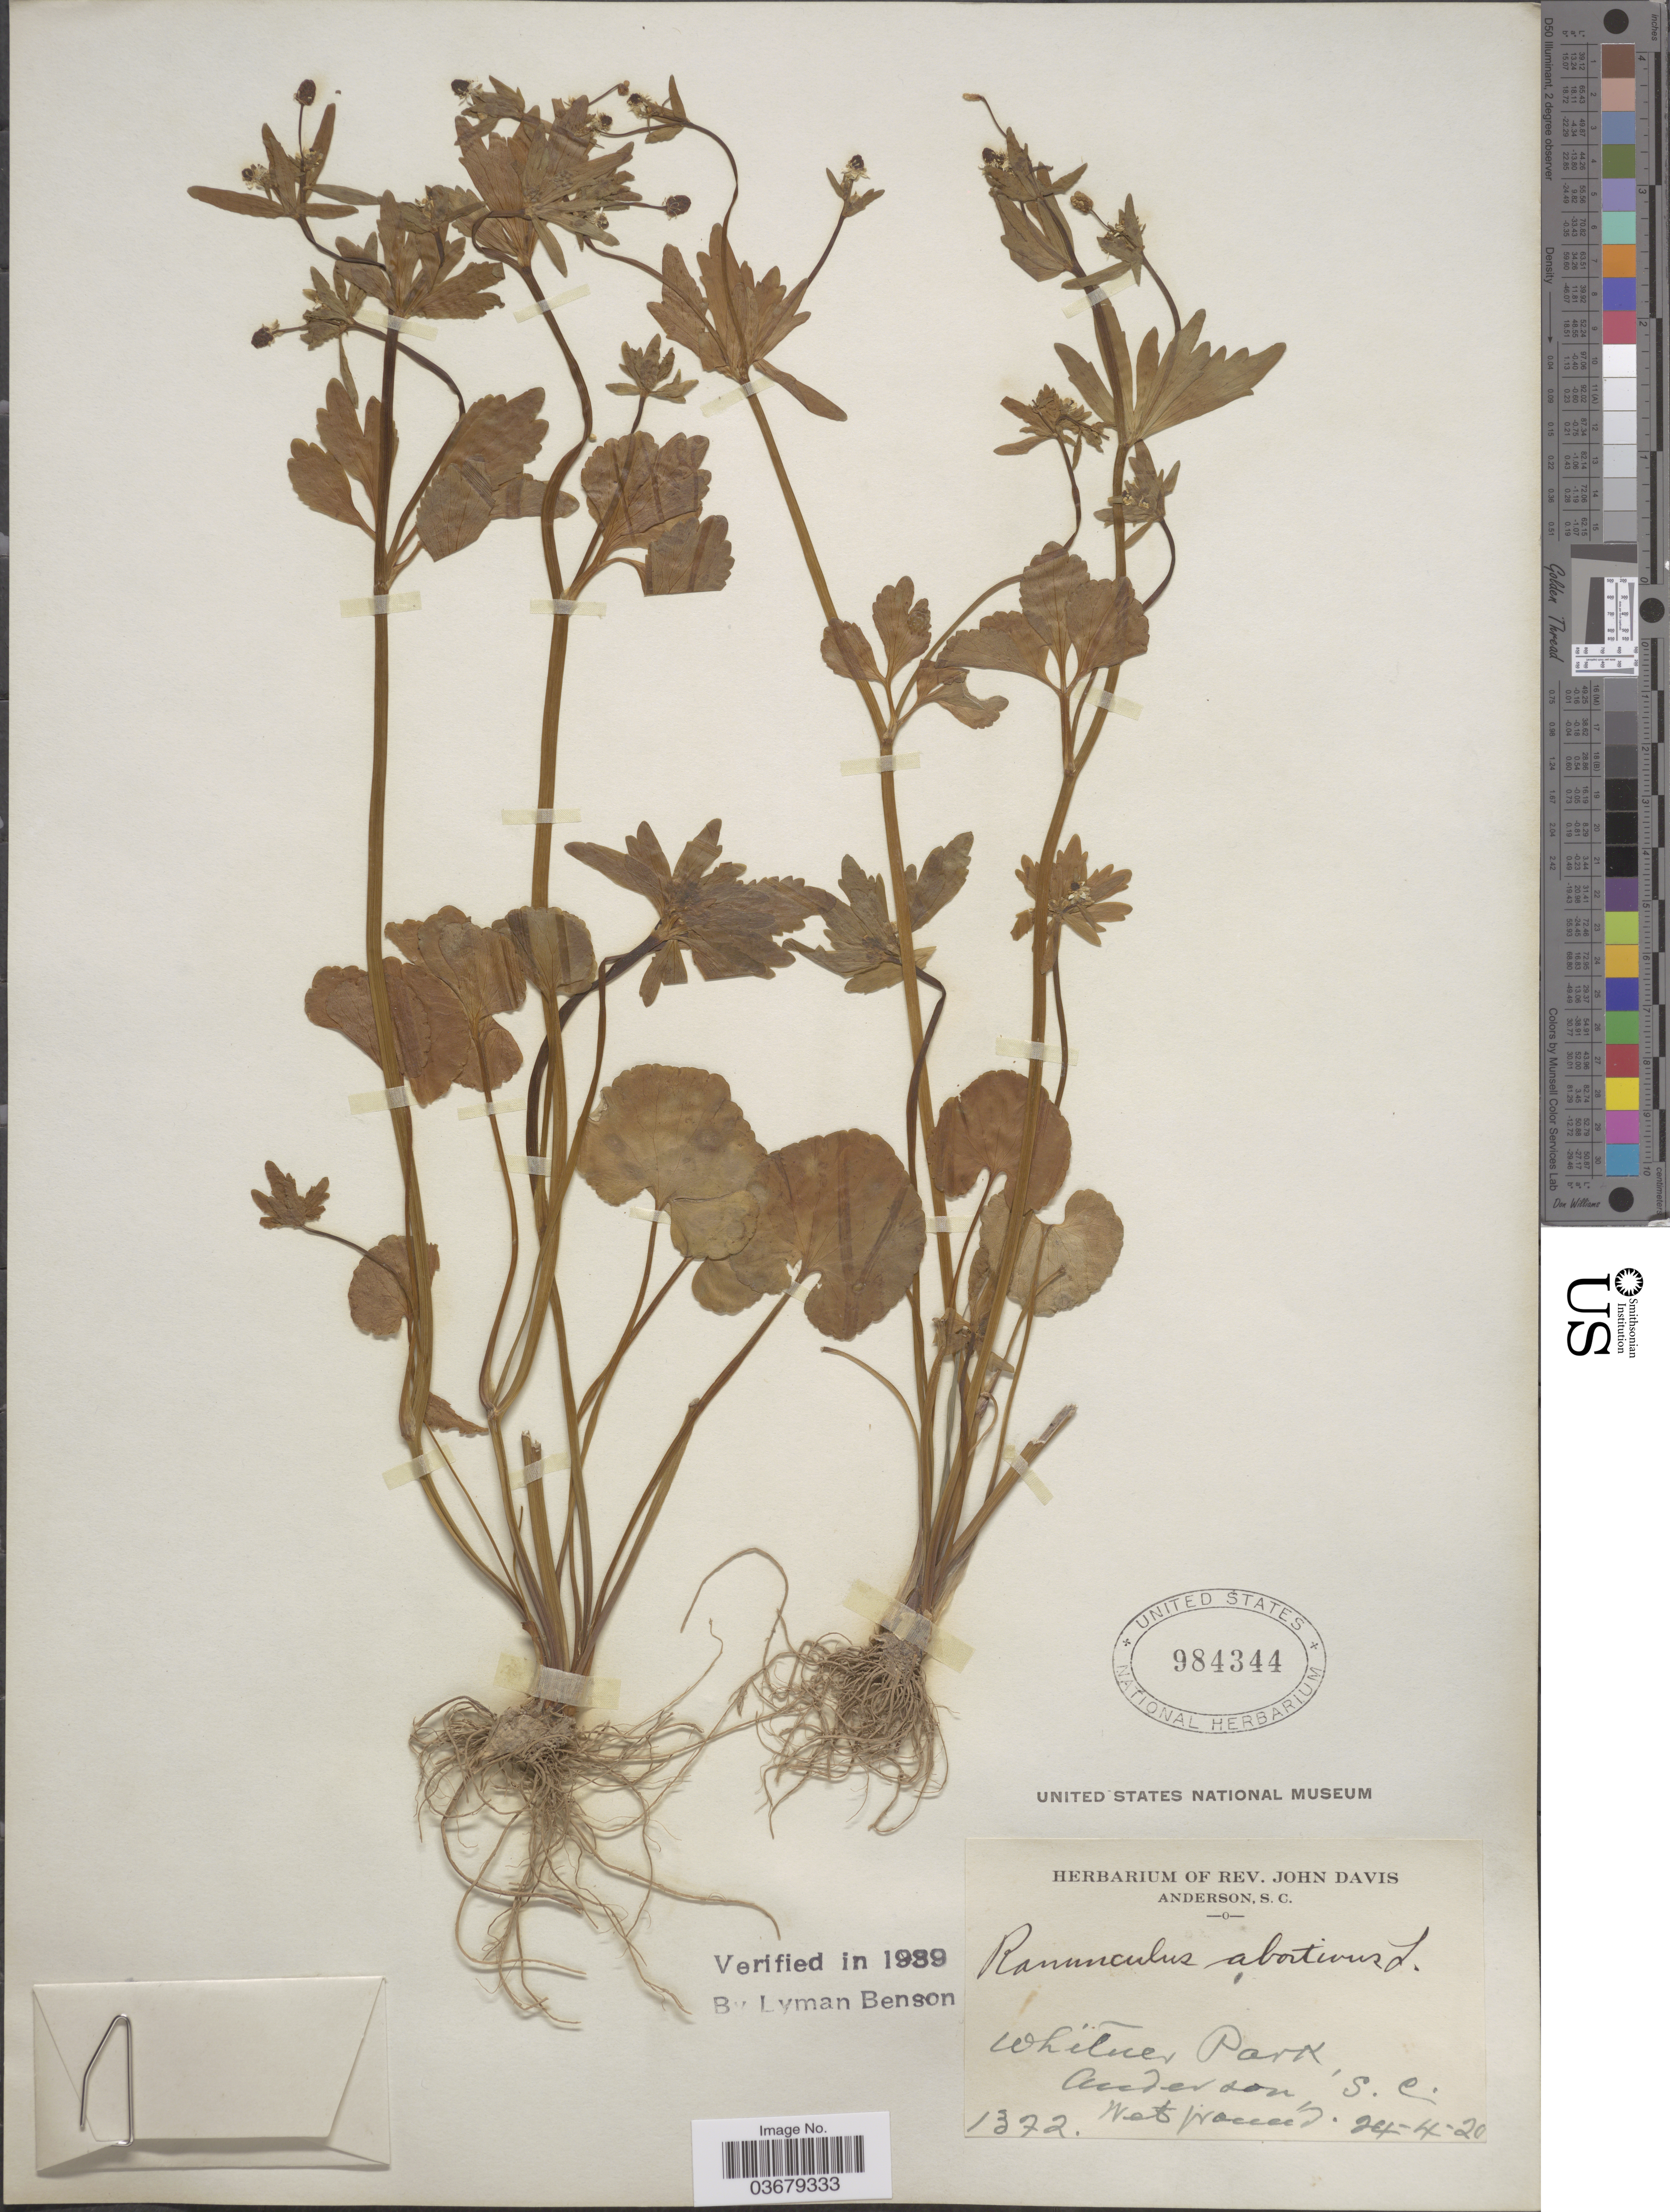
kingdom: Plantae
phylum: Tracheophyta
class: Magnoliopsida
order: Ranunculales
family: Ranunculaceae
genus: Ranunculus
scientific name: Ranunculus abortivus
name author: L.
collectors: ex herb. Rev. John Davis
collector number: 1372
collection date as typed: Transcribed d/m/y: 24/4/20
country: United States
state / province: South Carolina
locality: Whitner Park. Anderson.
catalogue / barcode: US 984344